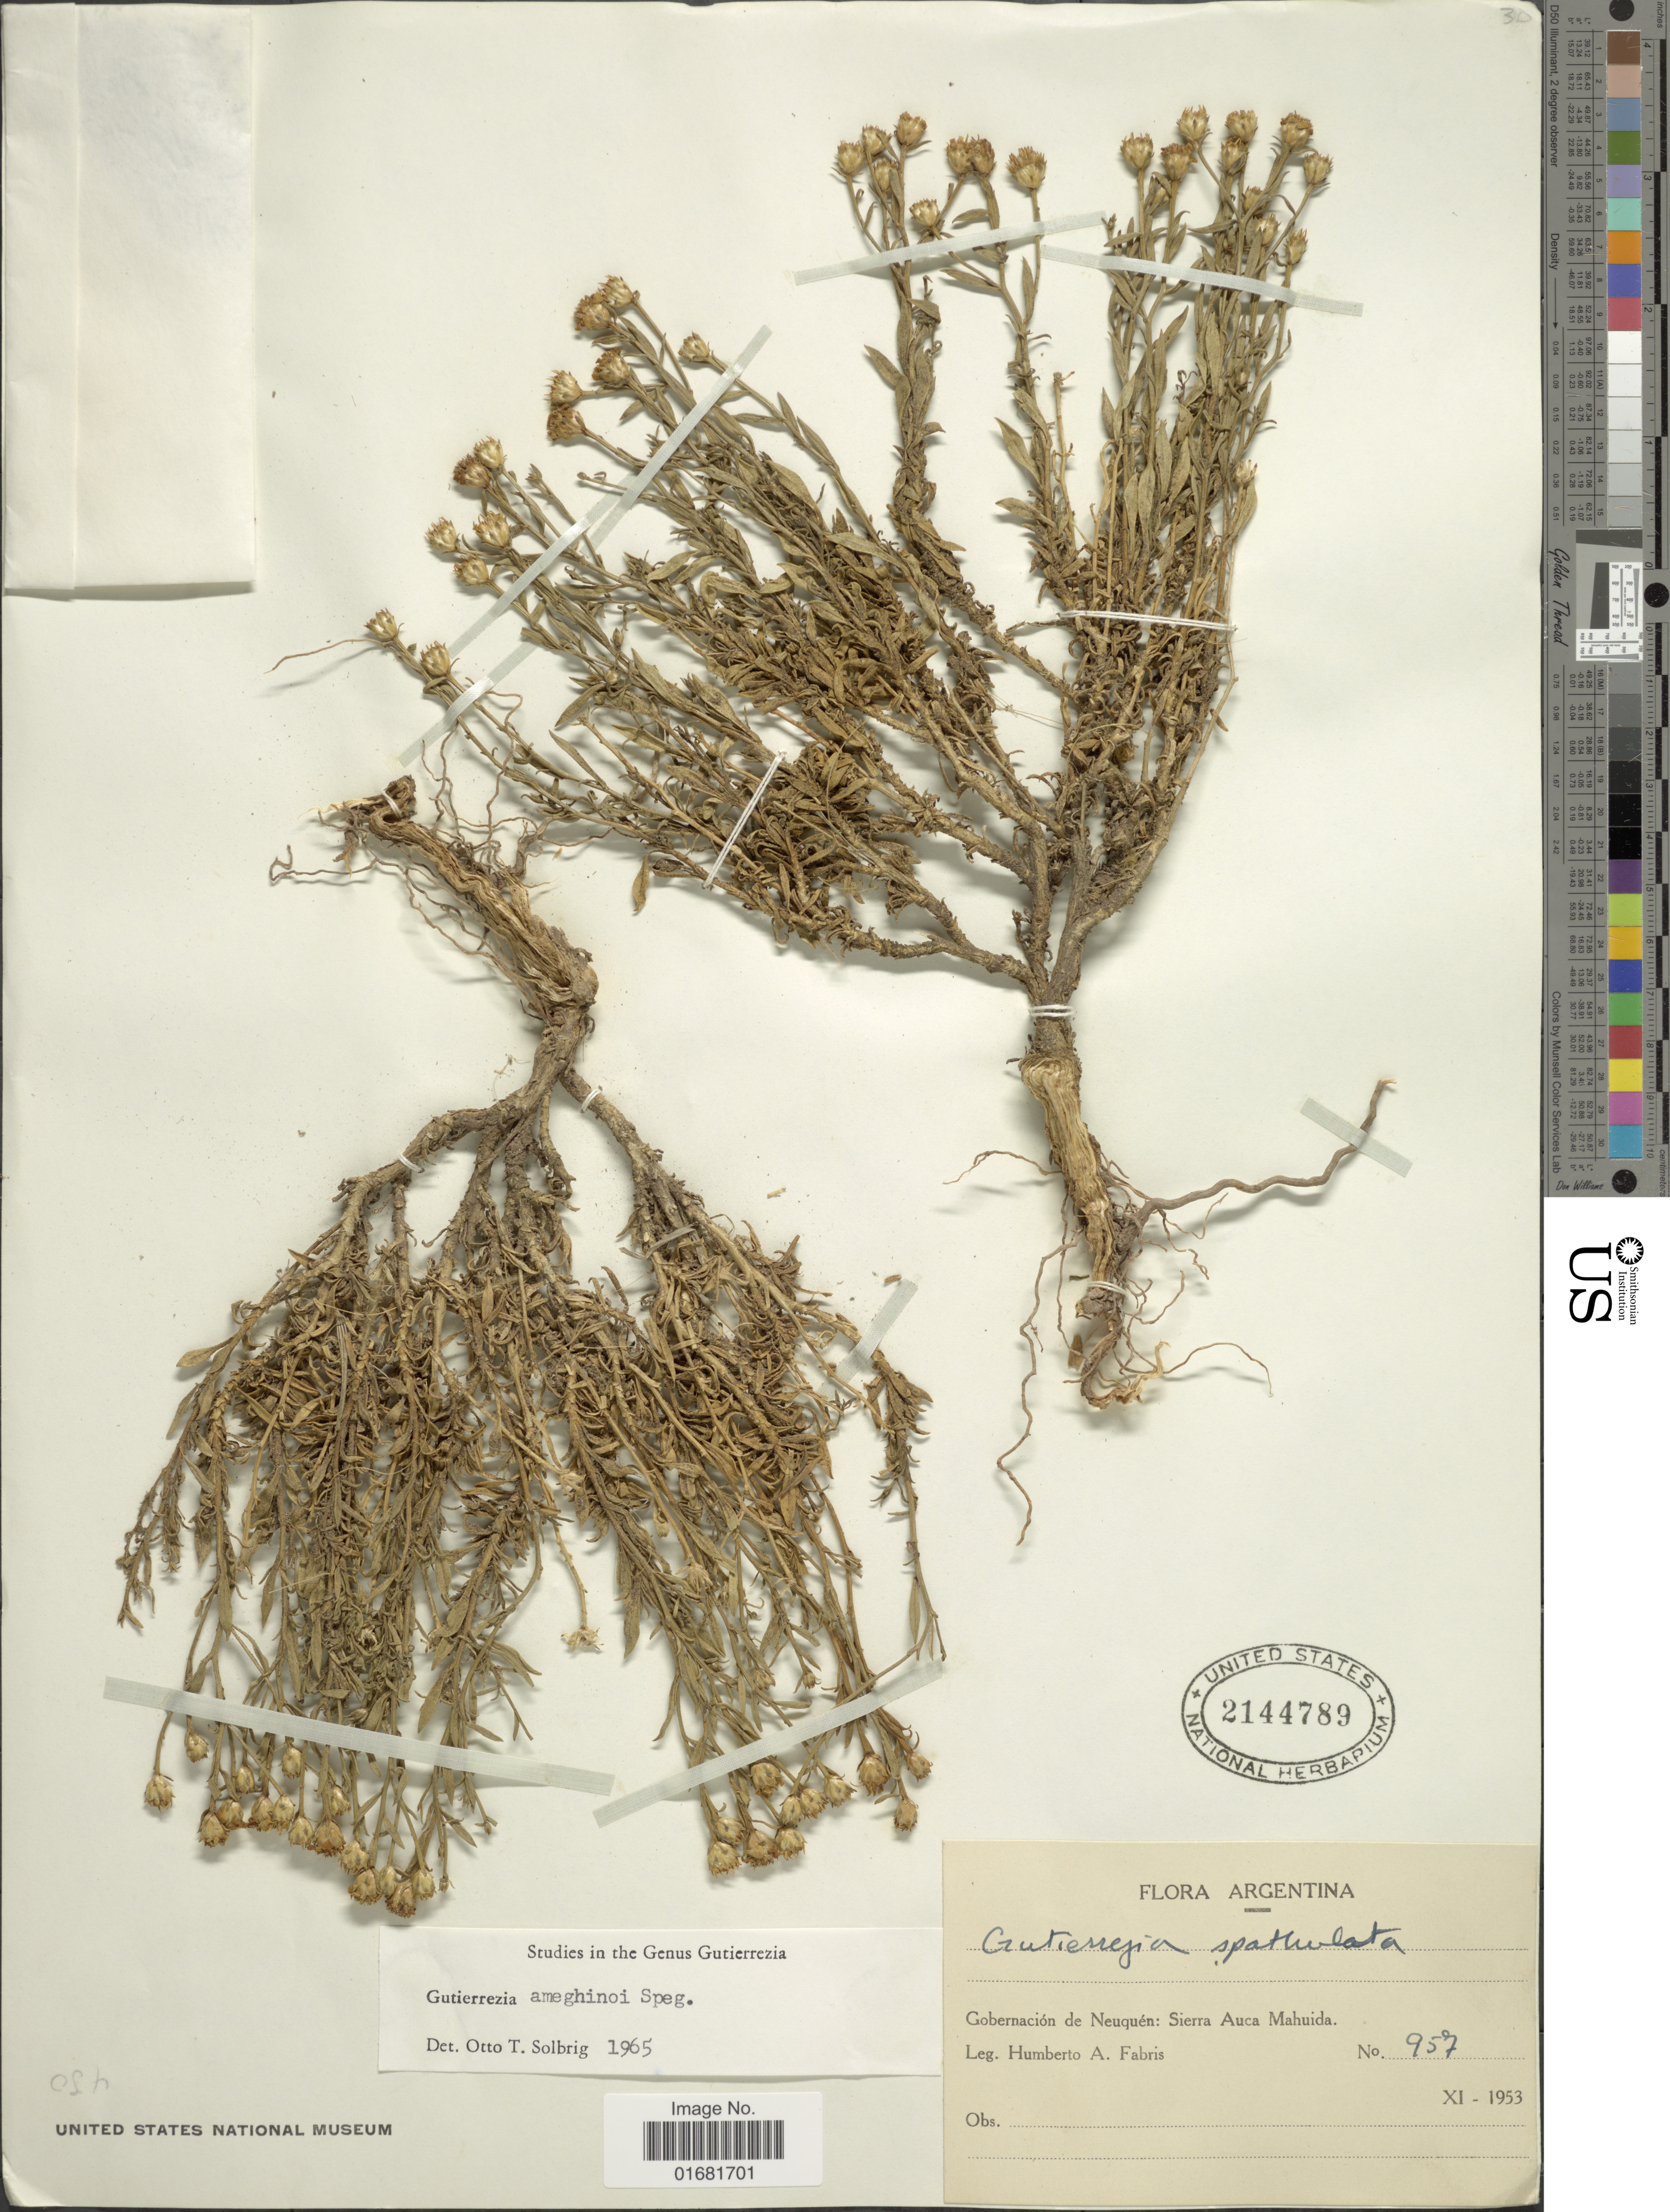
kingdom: Plantae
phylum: Tracheophyta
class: Magnoliopsida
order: Asterales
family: Asteraceae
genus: Gutierrezia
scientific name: Gutierrezia ameghinoi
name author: Speg.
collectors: H. A. Fabris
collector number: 957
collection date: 1953-11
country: Argentina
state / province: Neuquen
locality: Gobernación de Neuquén: Sierra Auca Mahuida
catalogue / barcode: US 2144789